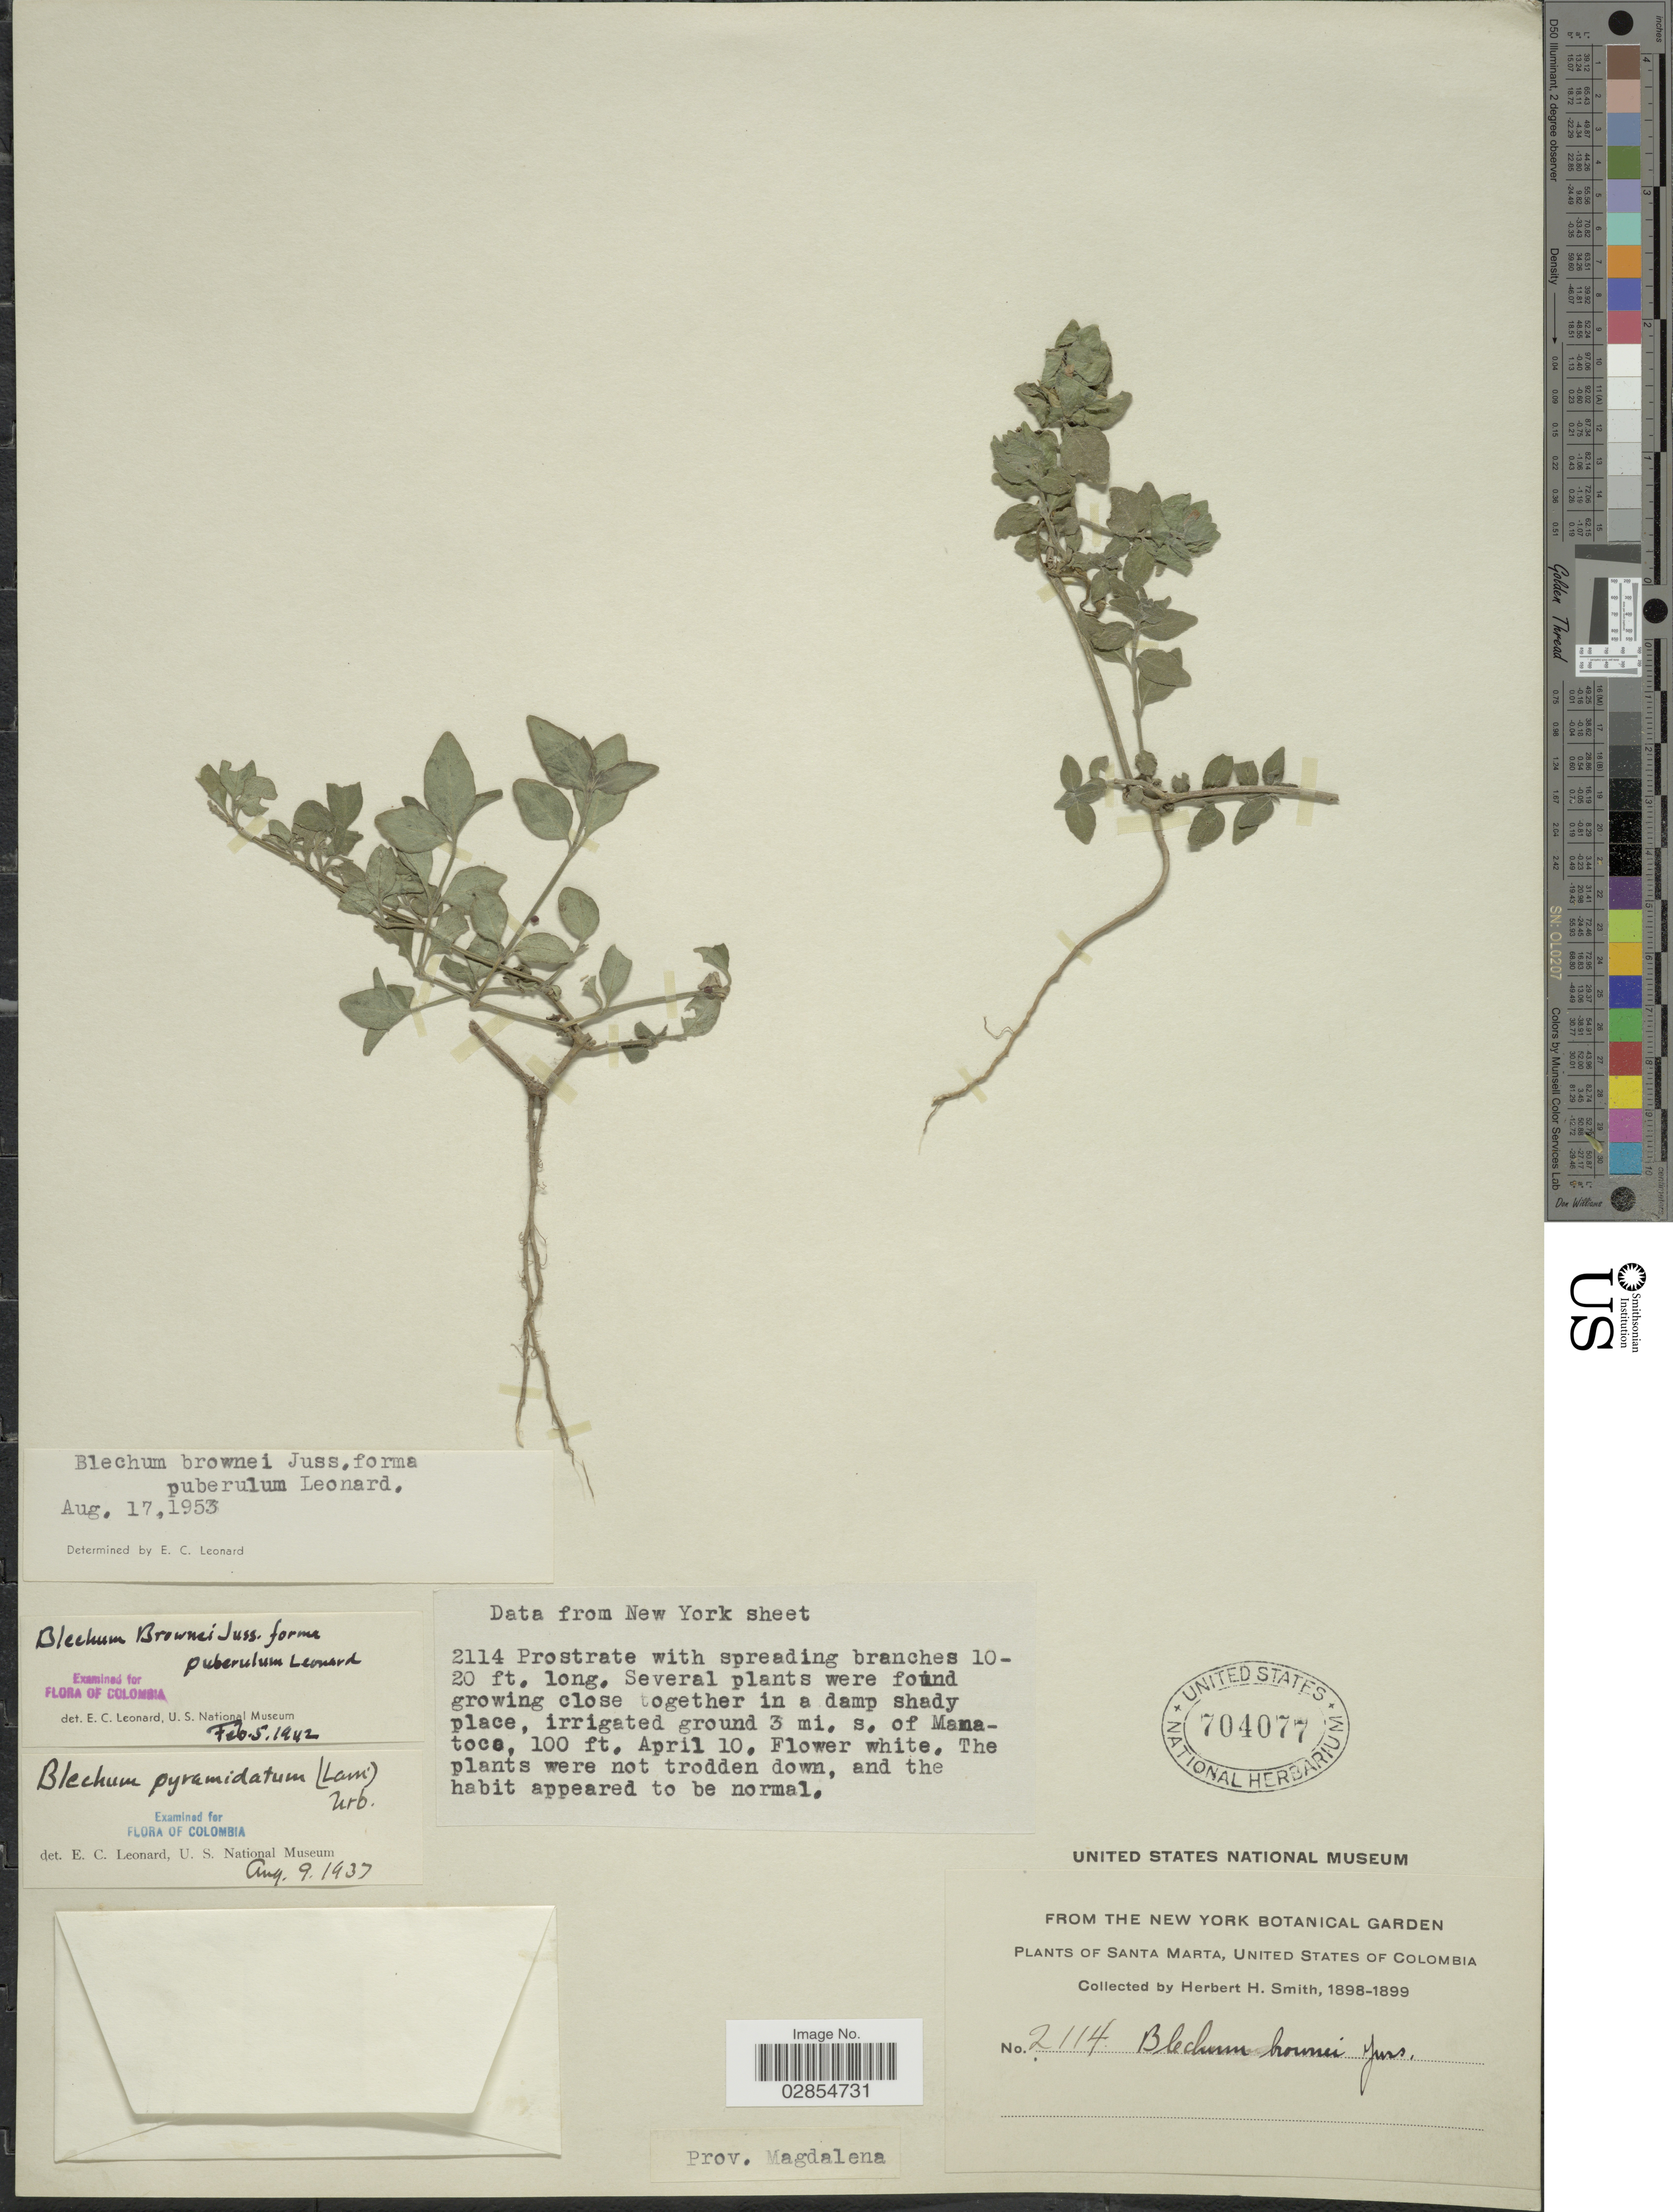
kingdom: Plantae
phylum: Tracheophyta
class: Magnoliopsida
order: Lamiales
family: Acanthaceae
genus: Blechum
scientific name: Blechum pyramidatum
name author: (Lam.) Urb.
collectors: Herbert H. Smith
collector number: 2114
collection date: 1898-04-10/1899-04-10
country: Colombia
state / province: Magdalena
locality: Santa Marta. Prov. Magdalena. Several plants were found growing close together in a damp shady place, irrigated ground 3 mi. s. of Manatoca.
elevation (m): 30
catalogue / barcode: US 704077